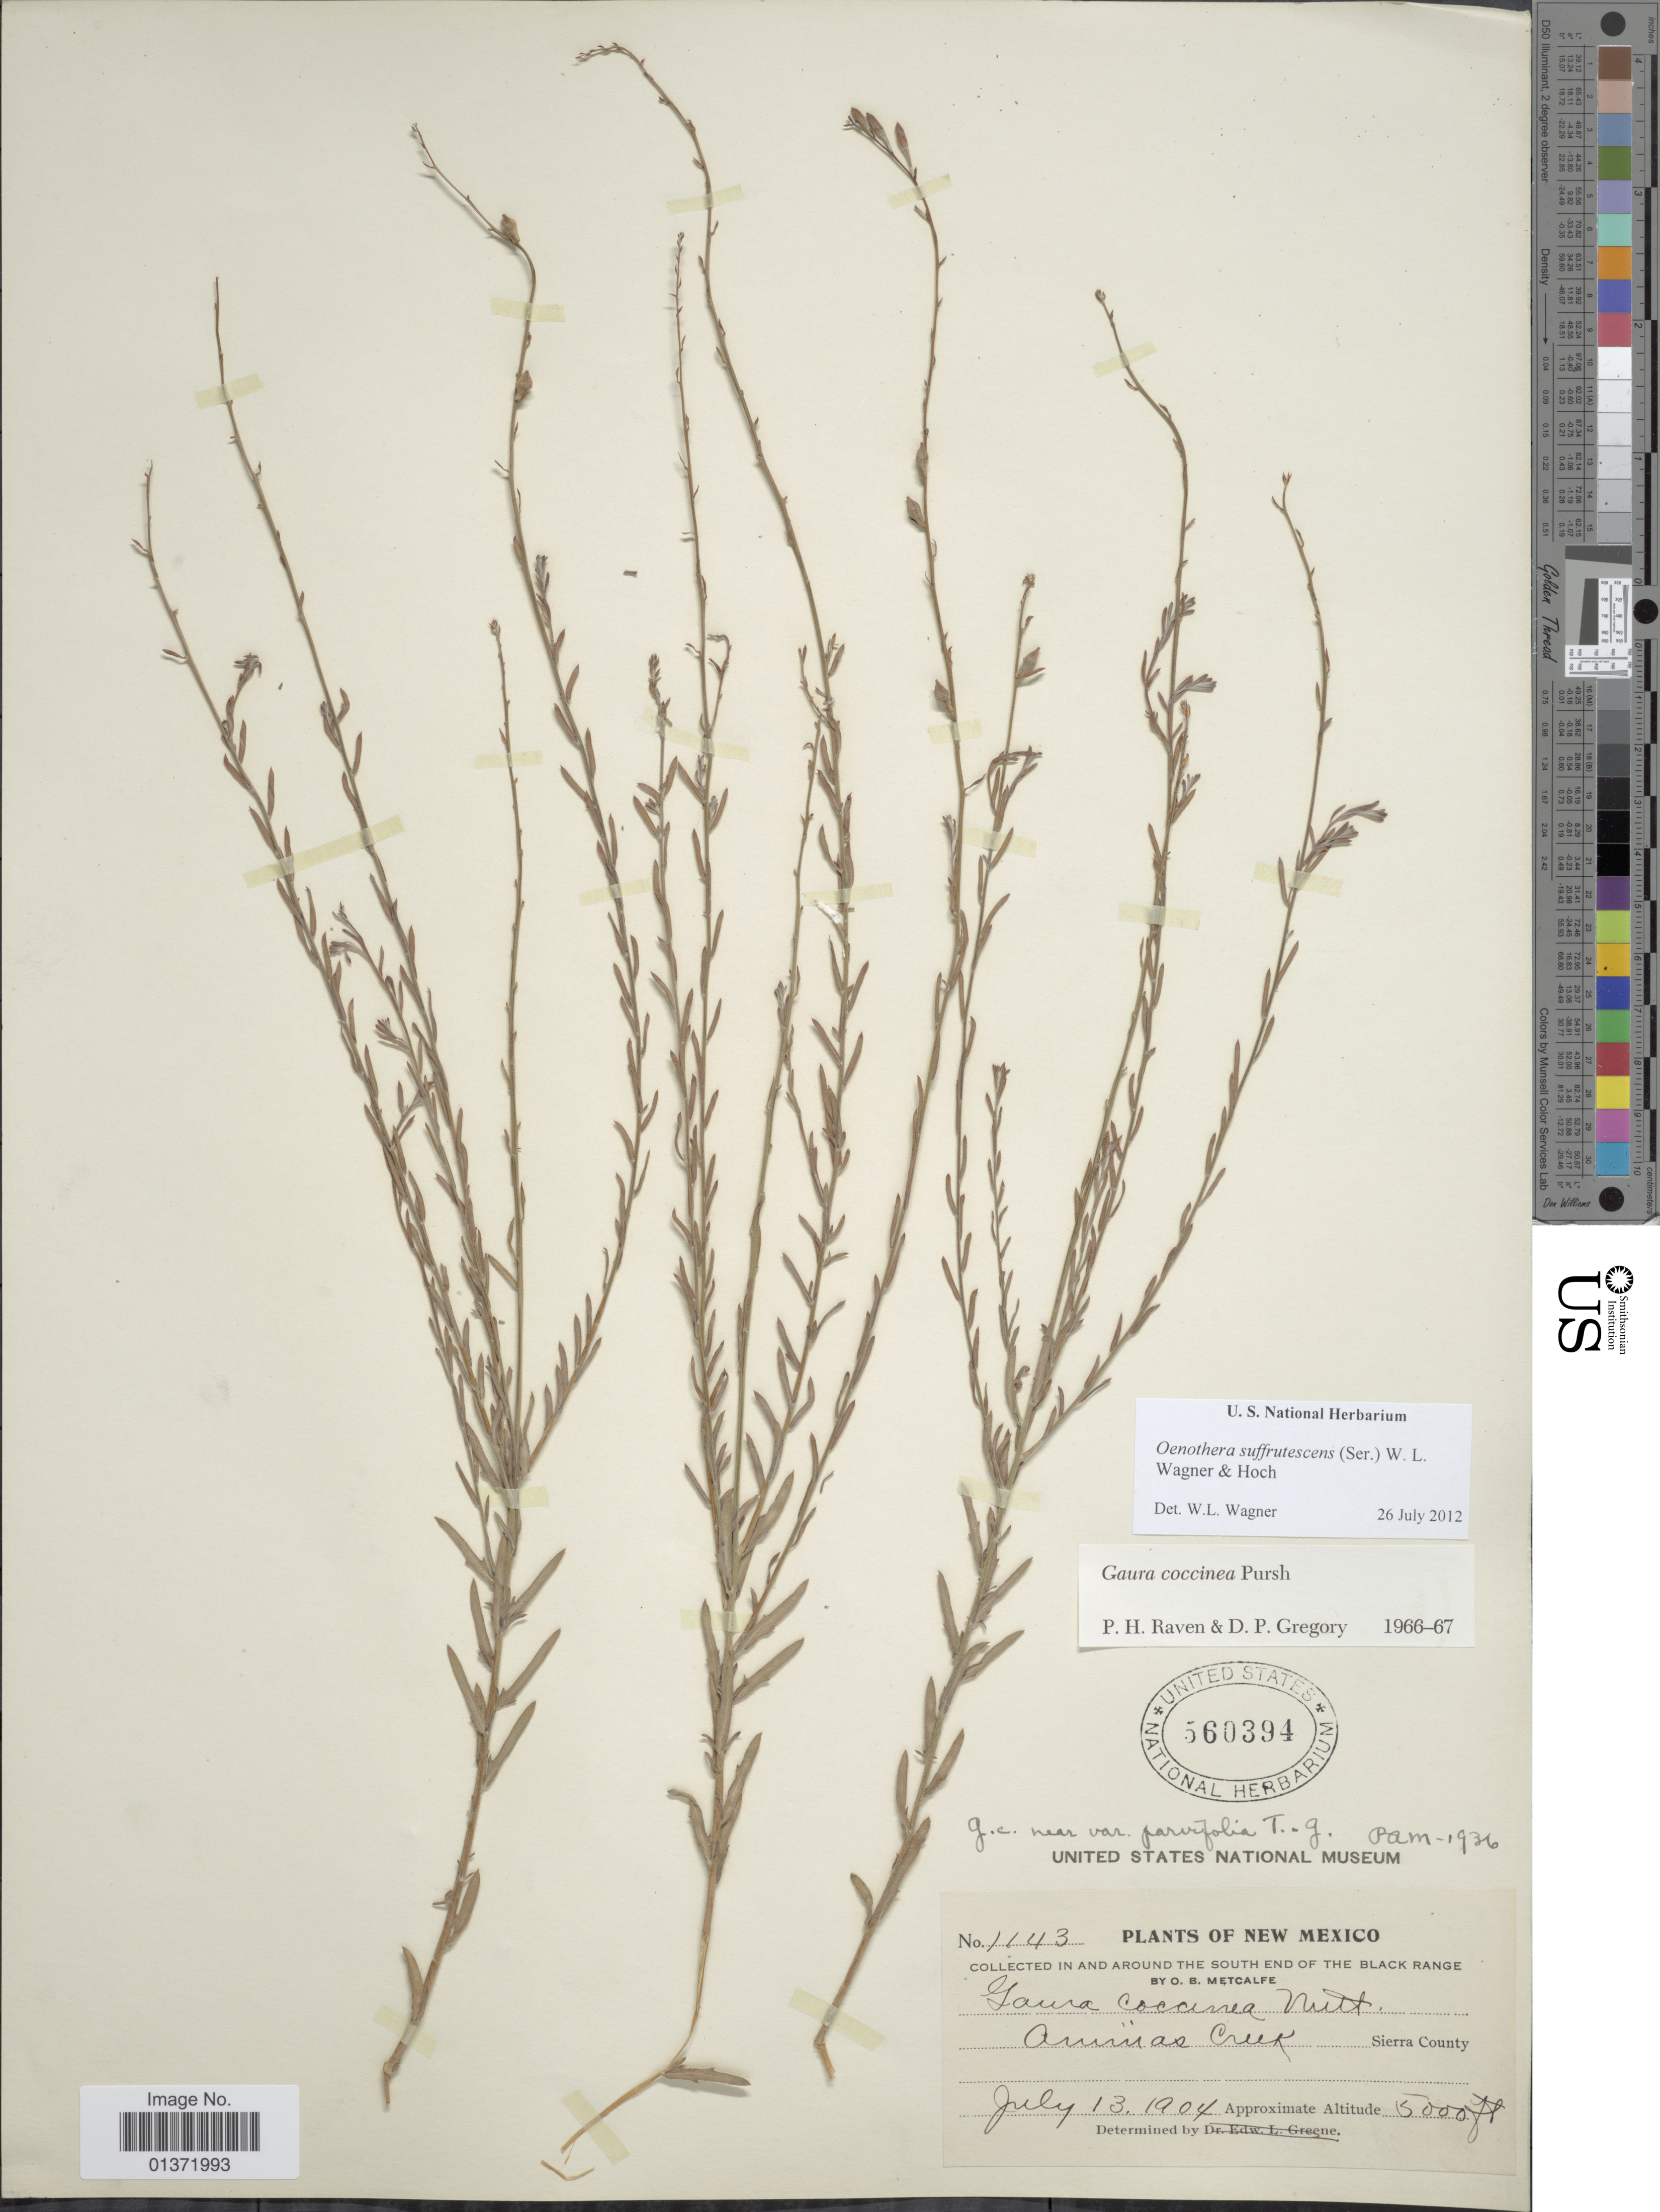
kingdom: Plantae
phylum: Tracheophyta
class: Magnoliopsida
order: Myrtales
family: Onagraceae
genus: Oenothera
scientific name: Oenothera suffrutescens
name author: (Ser.) W.L. Wagner & Hoch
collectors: O. B. Metcalfe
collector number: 1143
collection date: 1904-07-13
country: United States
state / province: New Mexico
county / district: Sierra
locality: Animas Creek, in and around the south end of the Black Range, Sierra County.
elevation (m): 1524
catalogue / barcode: US 560394